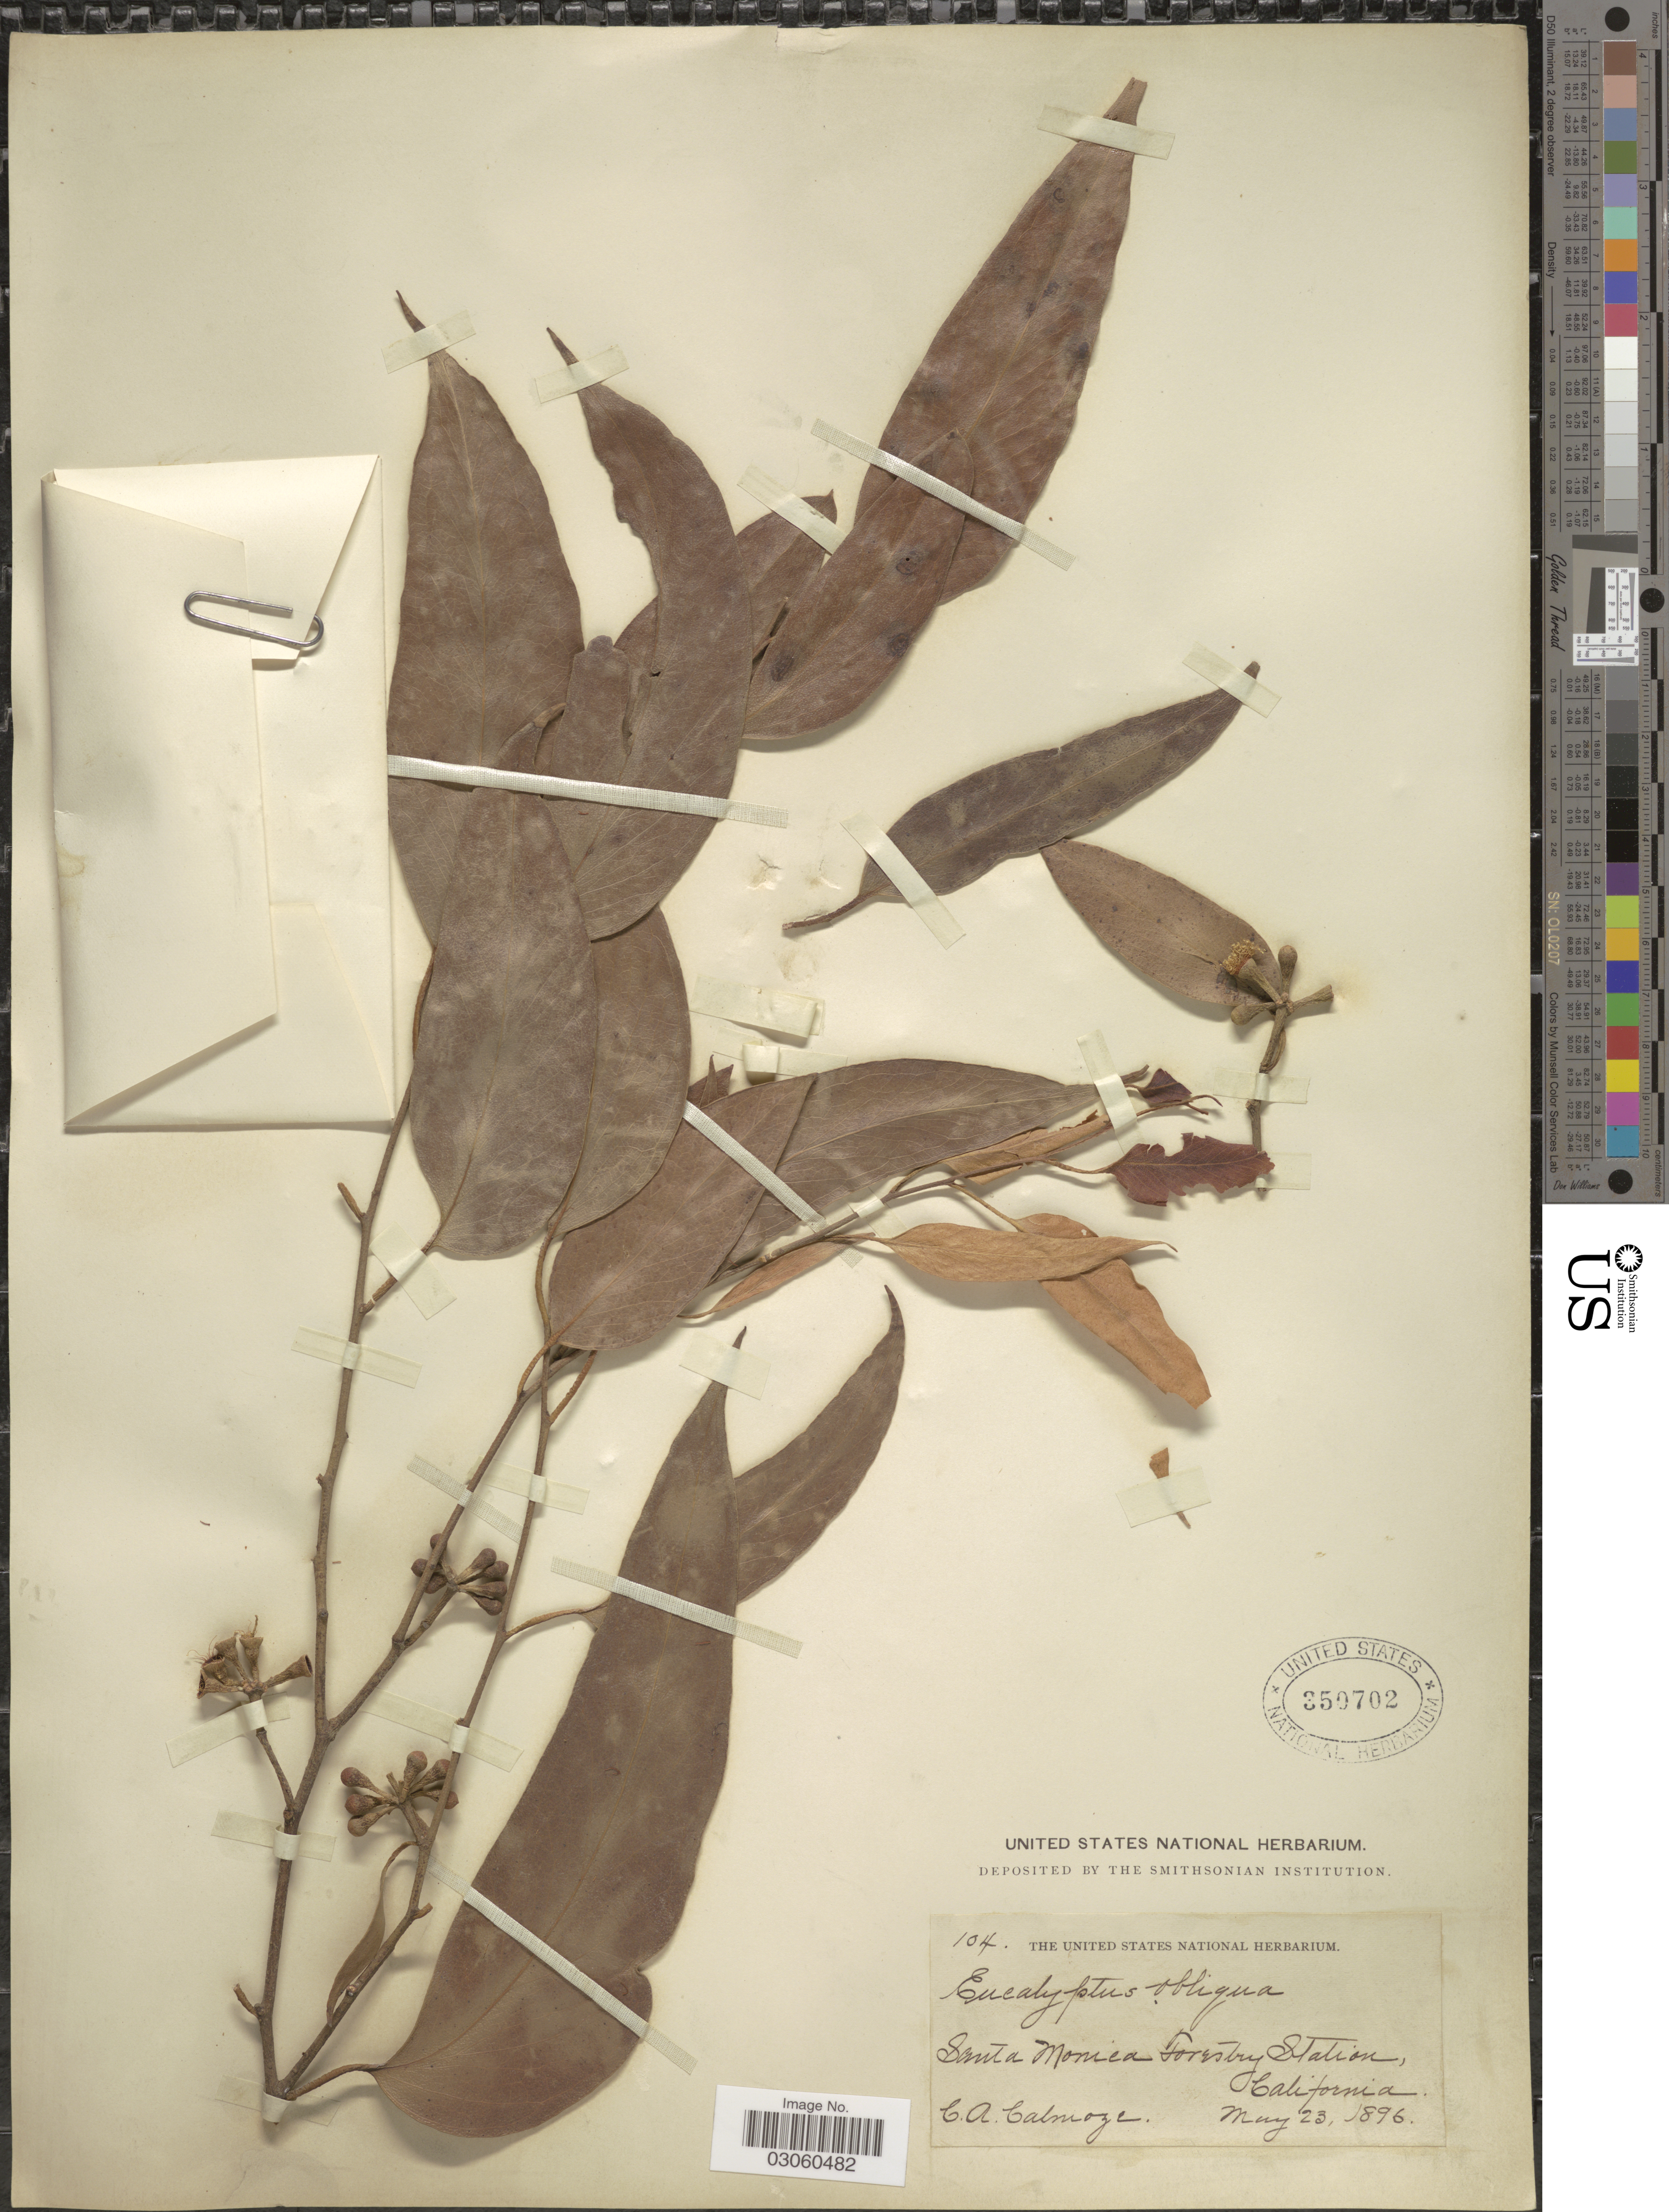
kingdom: Plantae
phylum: Tracheophyta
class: Magnoliopsida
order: Myrtales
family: Myrtaceae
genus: Eucalyptus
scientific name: Eucalyptus obliqua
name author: L'Hér.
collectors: C.A. Calmoze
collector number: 104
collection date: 1896-05-23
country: United States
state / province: California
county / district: Los Angeles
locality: Santa Monica Forestry Station.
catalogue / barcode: US 350702